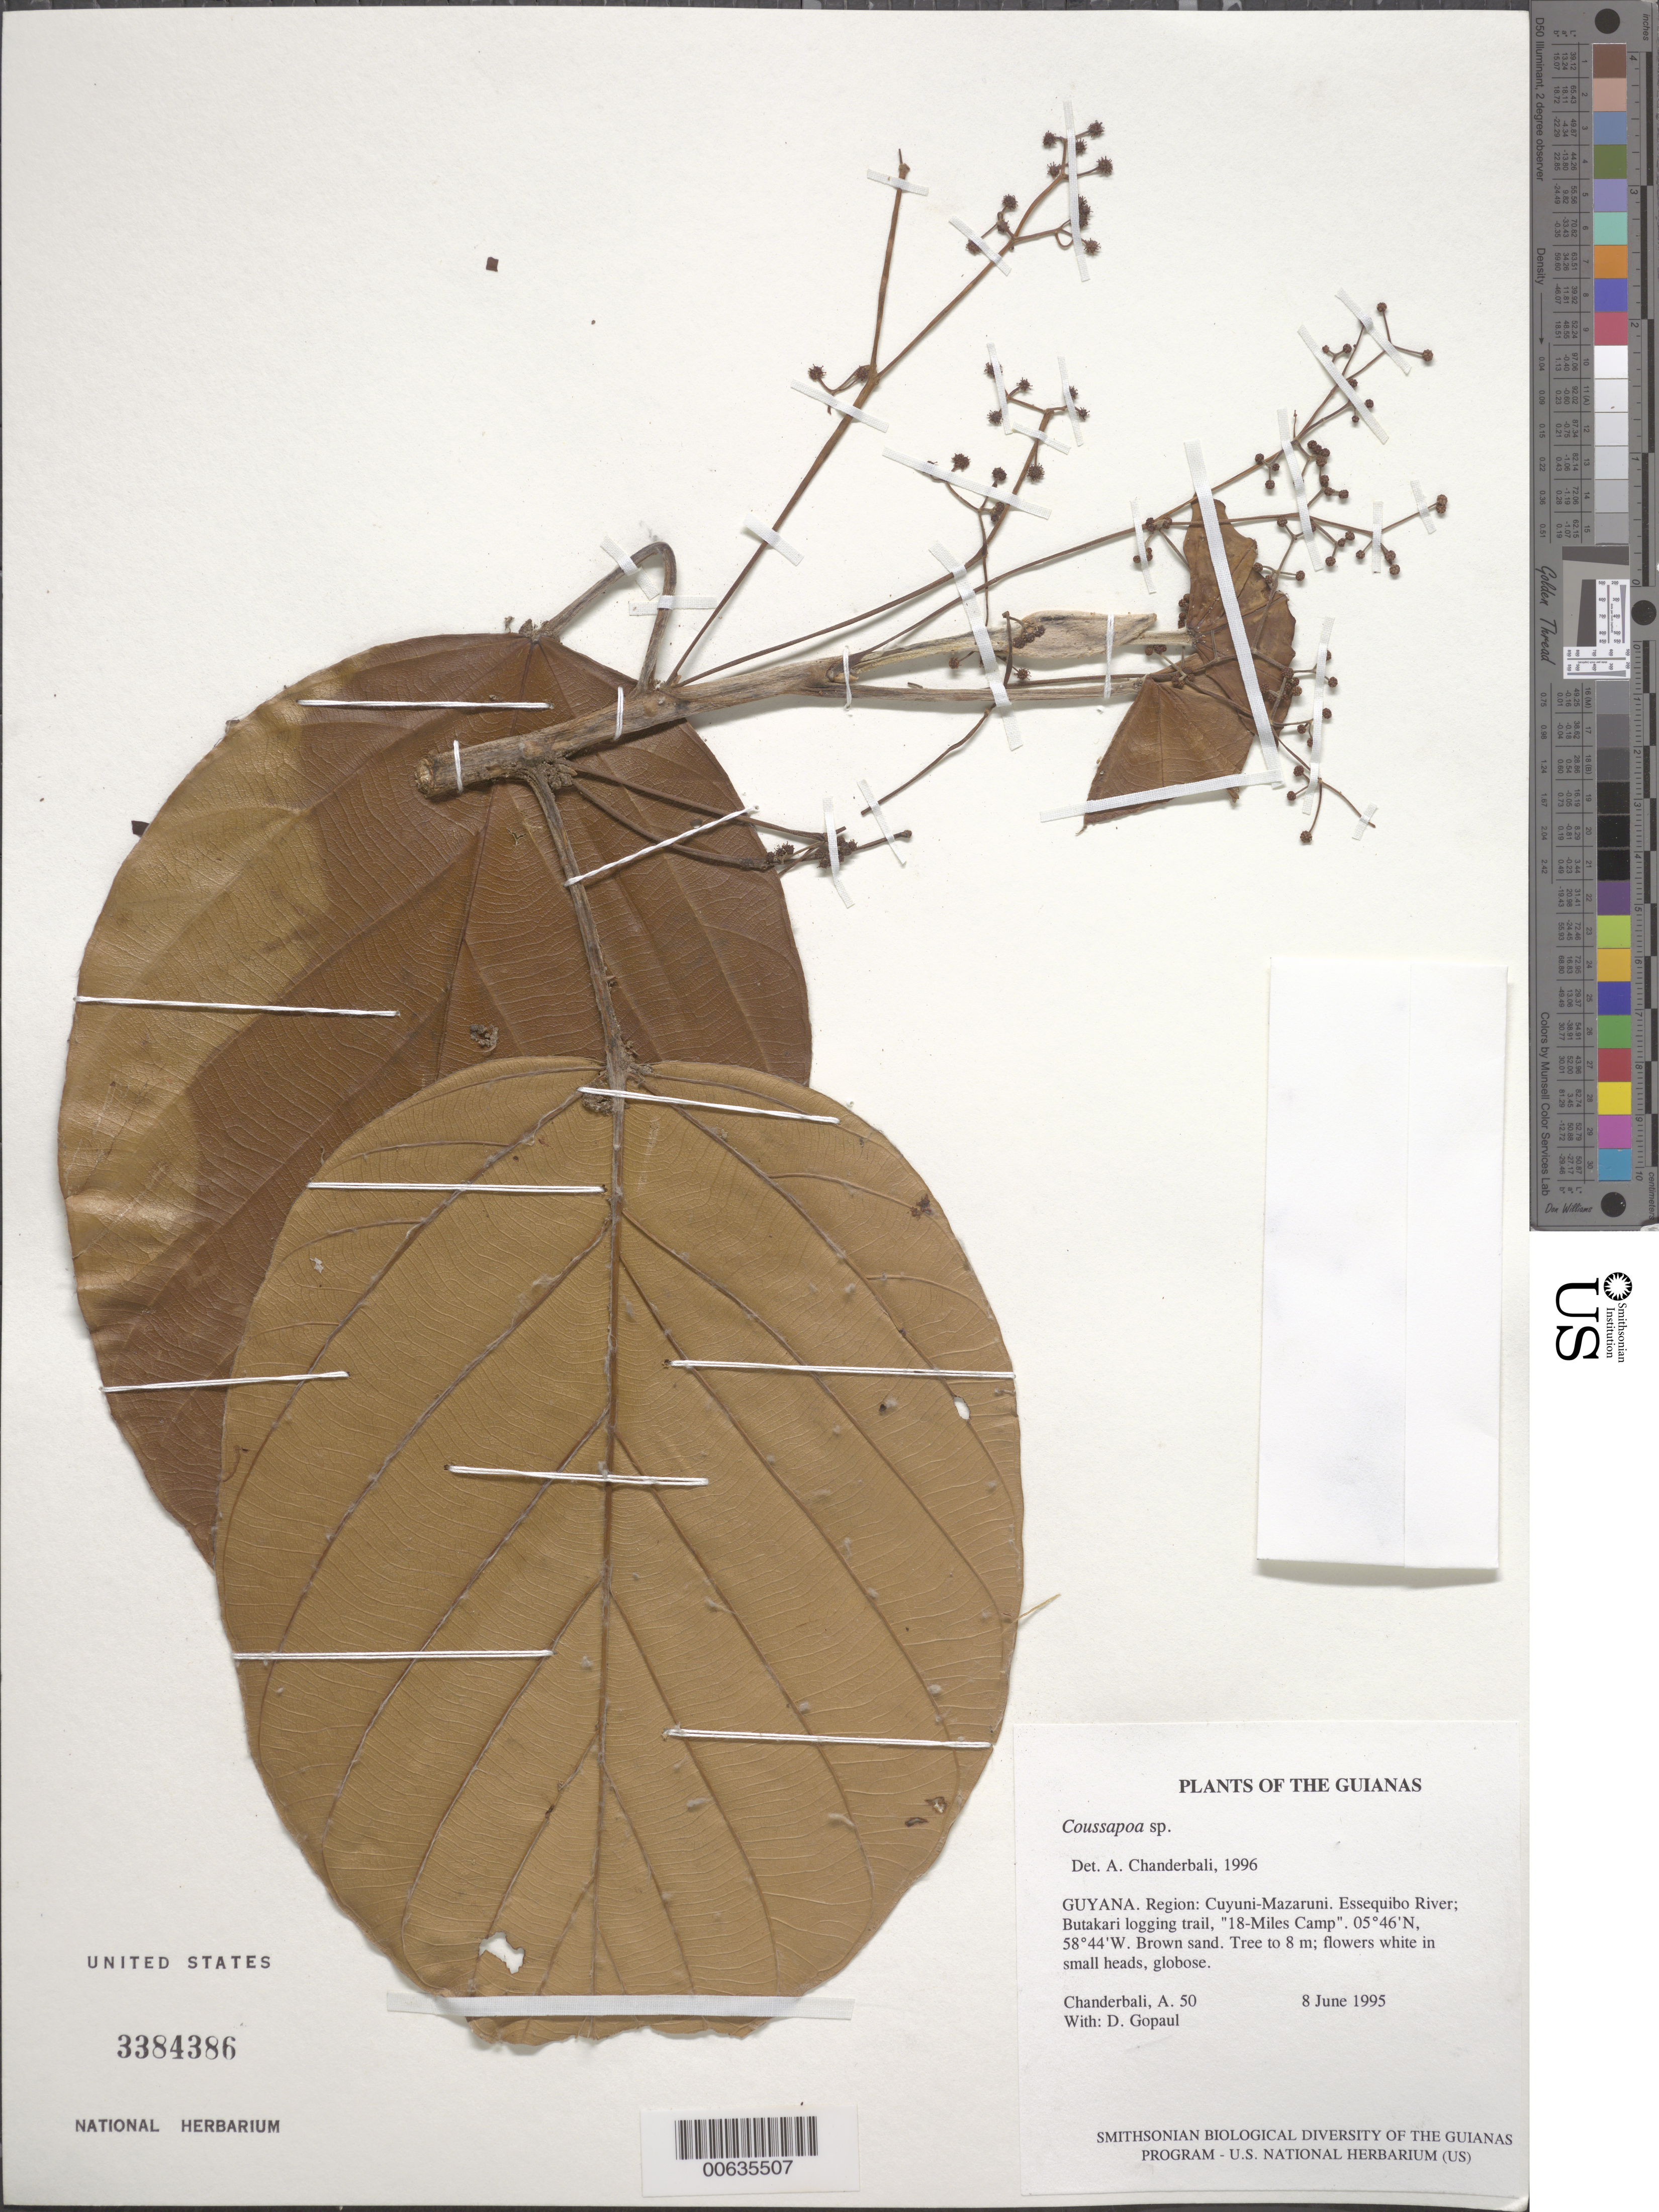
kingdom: Plantae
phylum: Tracheophyta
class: Magnoliopsida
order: Rosales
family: Urticaceae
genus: Coussapoa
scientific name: Coussapoa sp.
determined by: Chanderbali, Andre Shashi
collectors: A. S. Chanderbali & D. Gopaul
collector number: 0050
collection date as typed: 8 June 1995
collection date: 1995-06-08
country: Guyana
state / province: Cuyuni-Mazaruni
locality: Essequibo River; Butakari logging trail, "18-Miles Camp"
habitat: Brown sand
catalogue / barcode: US 3384386